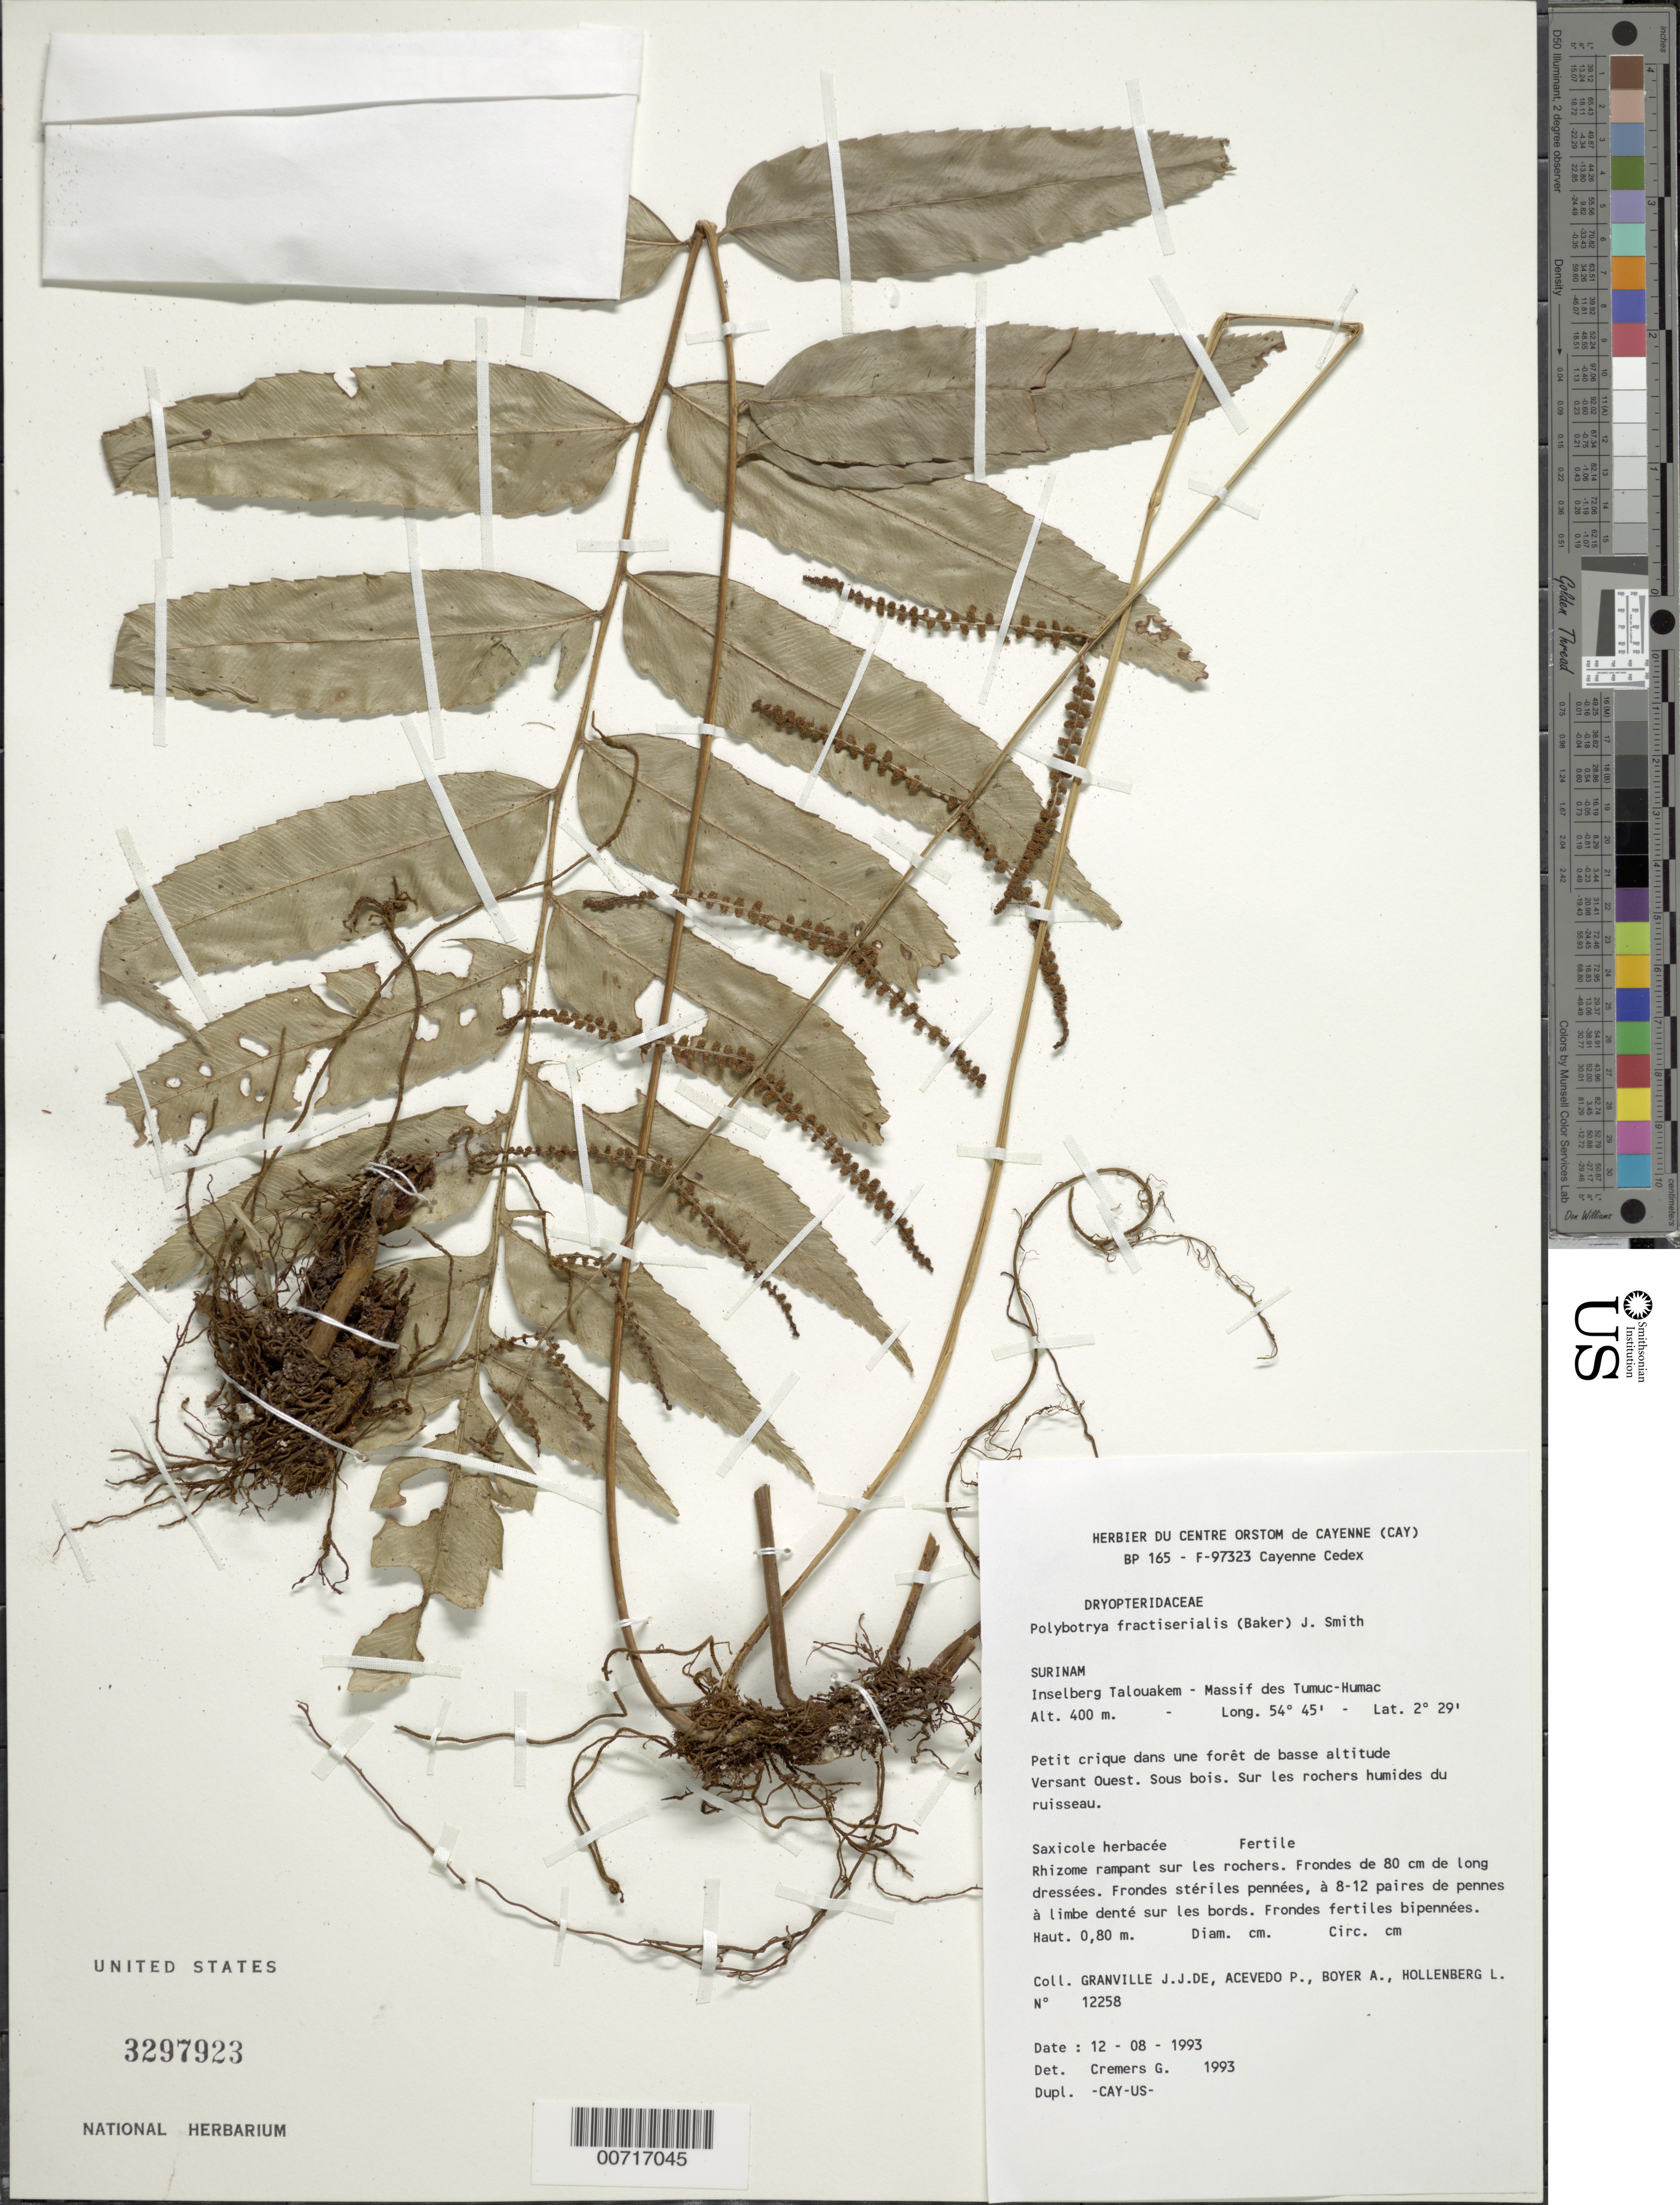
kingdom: Plantae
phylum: Tracheophyta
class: Polypodiopsida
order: Polypodiales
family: Dryopteridaceae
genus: Polybotrya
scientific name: Polybotrya fractiserialis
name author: (Baker) J. Sm.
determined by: Cremers, Georges A.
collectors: J.-J. de Granville, P. Acevedo-Rodr., A. Boyer & L. Hollenberg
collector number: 12258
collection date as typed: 12-Aug-93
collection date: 1993-08-12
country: Suriname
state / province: Sipaliwini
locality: Inselberg Talouakem, Massif des Tumuc-Humac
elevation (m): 400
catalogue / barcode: US 3297923